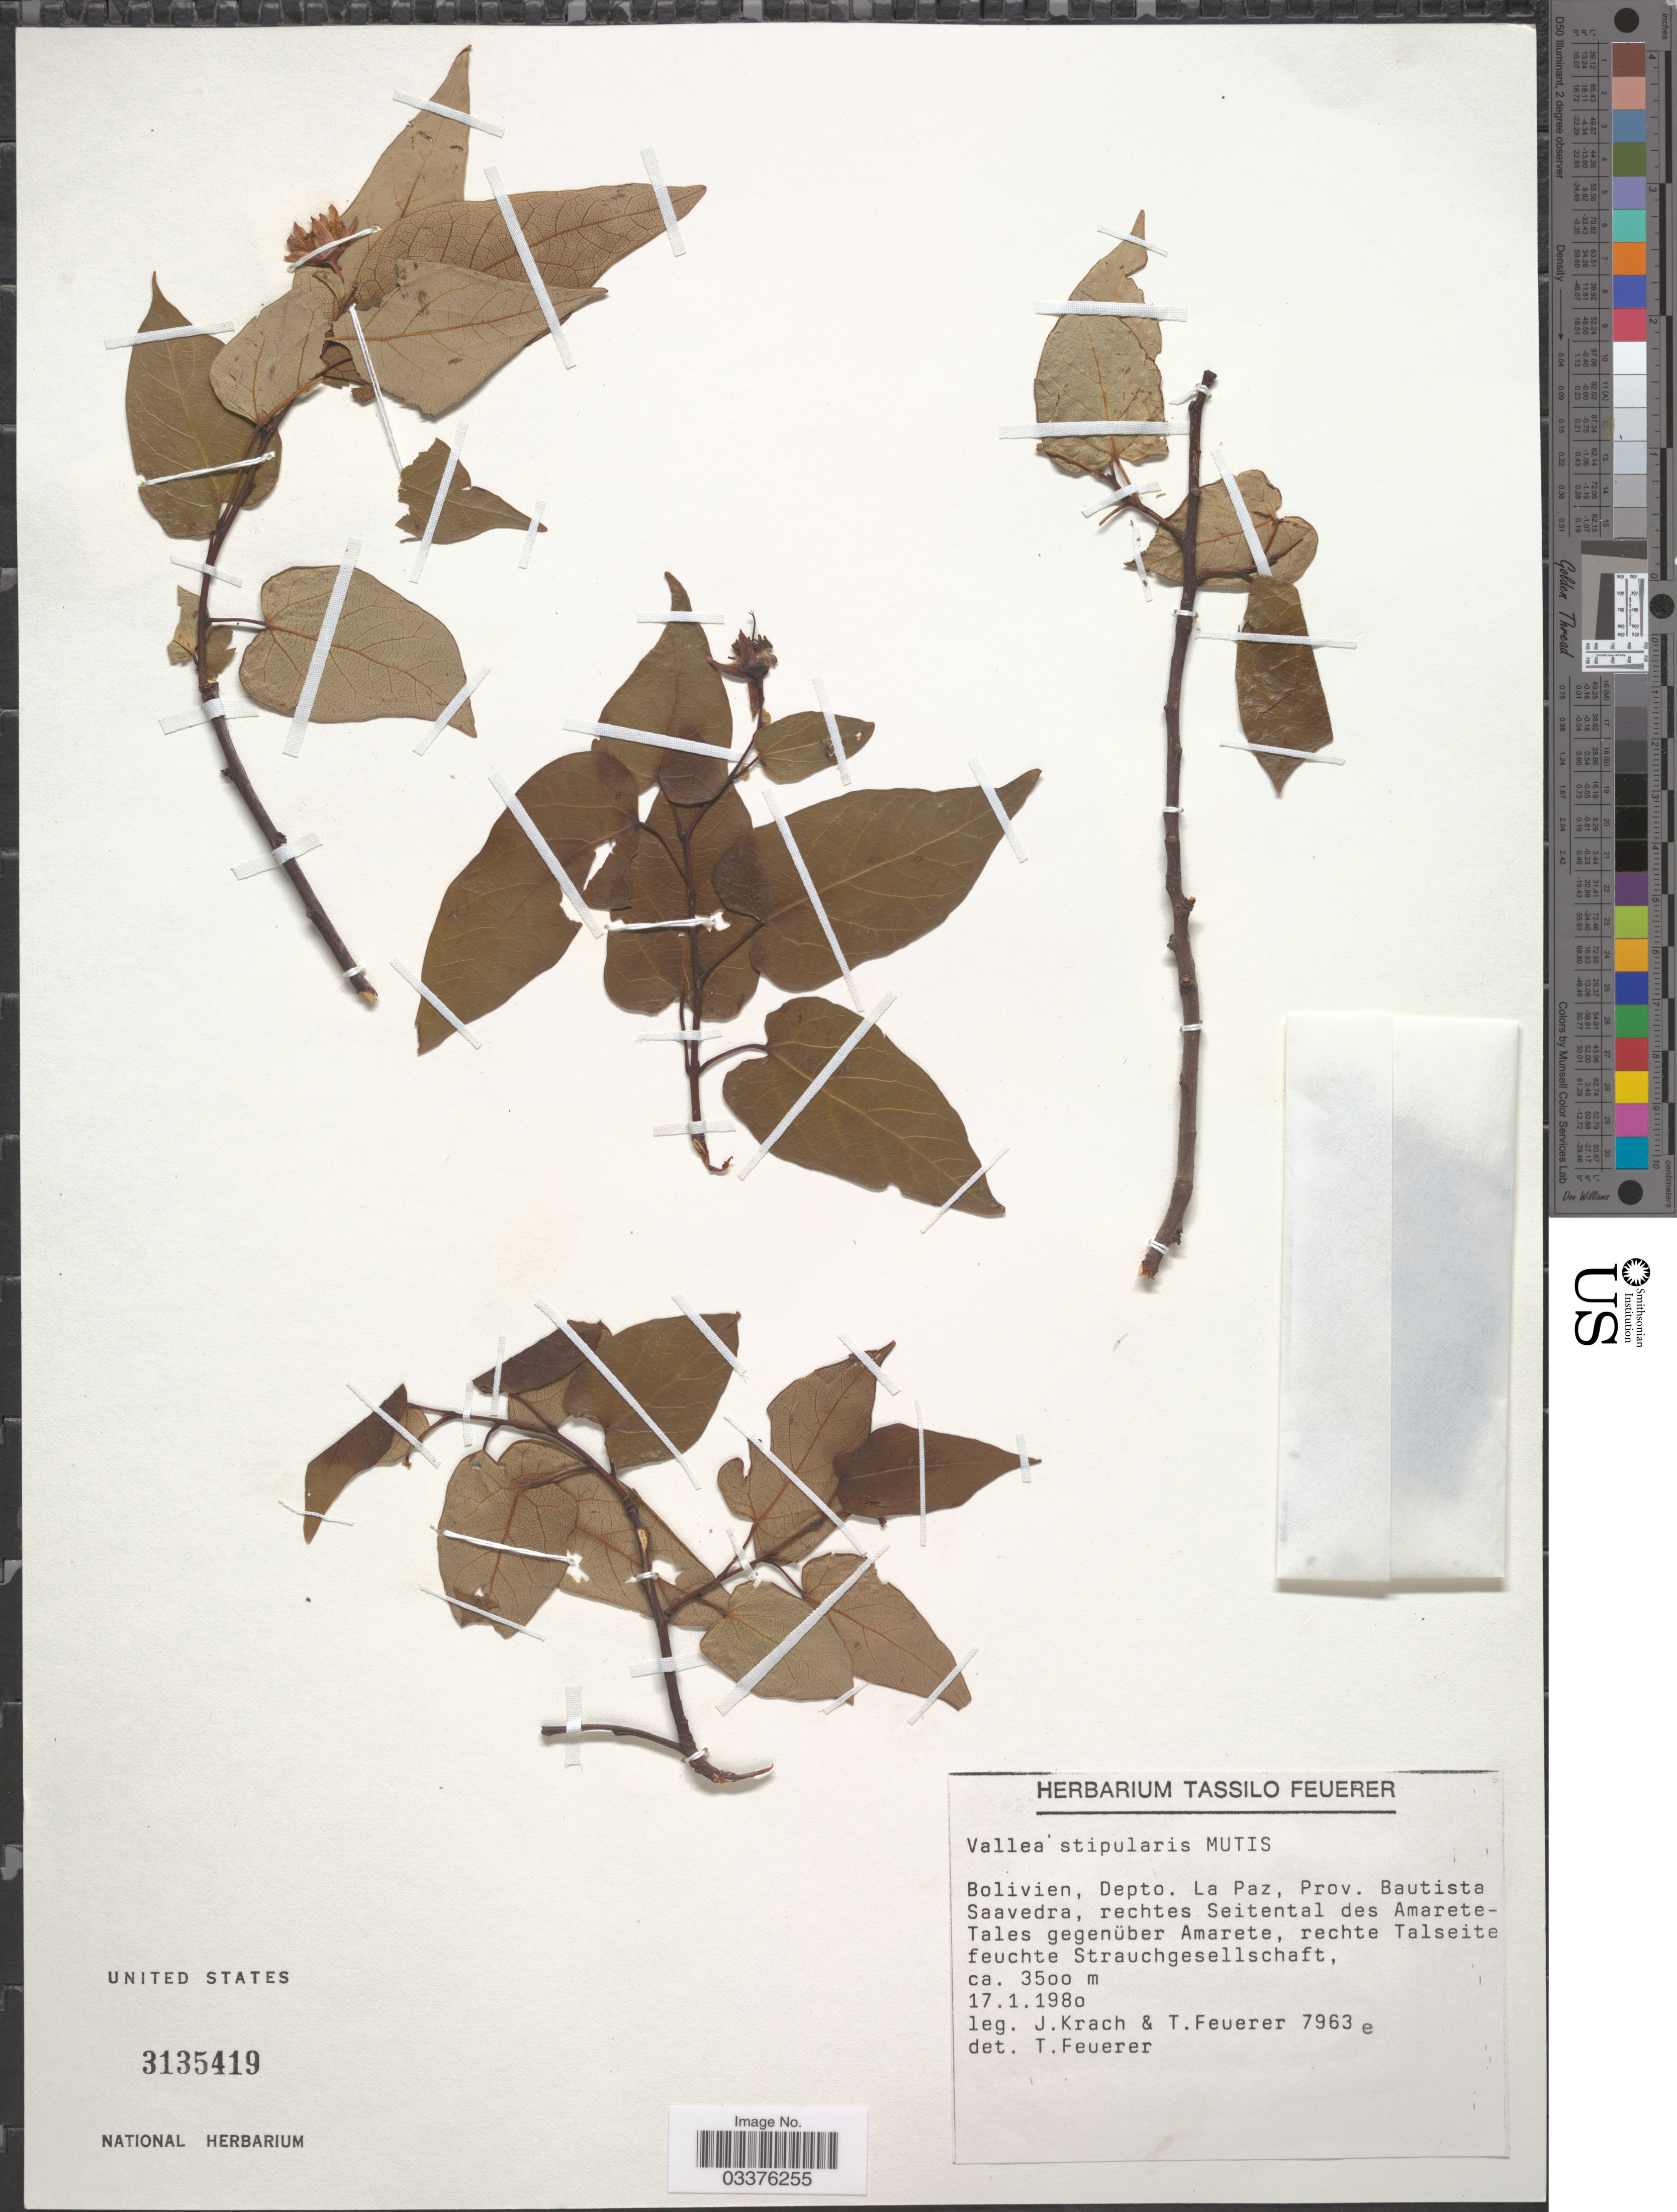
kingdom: Plantae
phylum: Tracheophyta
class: Magnoliopsida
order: Oxalidales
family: Elaeocarpaceae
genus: Vallea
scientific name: Vallea stipularis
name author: L. f.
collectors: J. Krach & T. Feuerer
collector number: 7963e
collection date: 1980-01-17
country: Bolivia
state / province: La Paz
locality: Depto. La Paz, Prov. Bautista Saavedra, rechtes Seitental des Amarete-Tales gegenüber Amarete, rechte Talseite feuchte Strauchgesellschaft.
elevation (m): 3500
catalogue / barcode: US 3135419